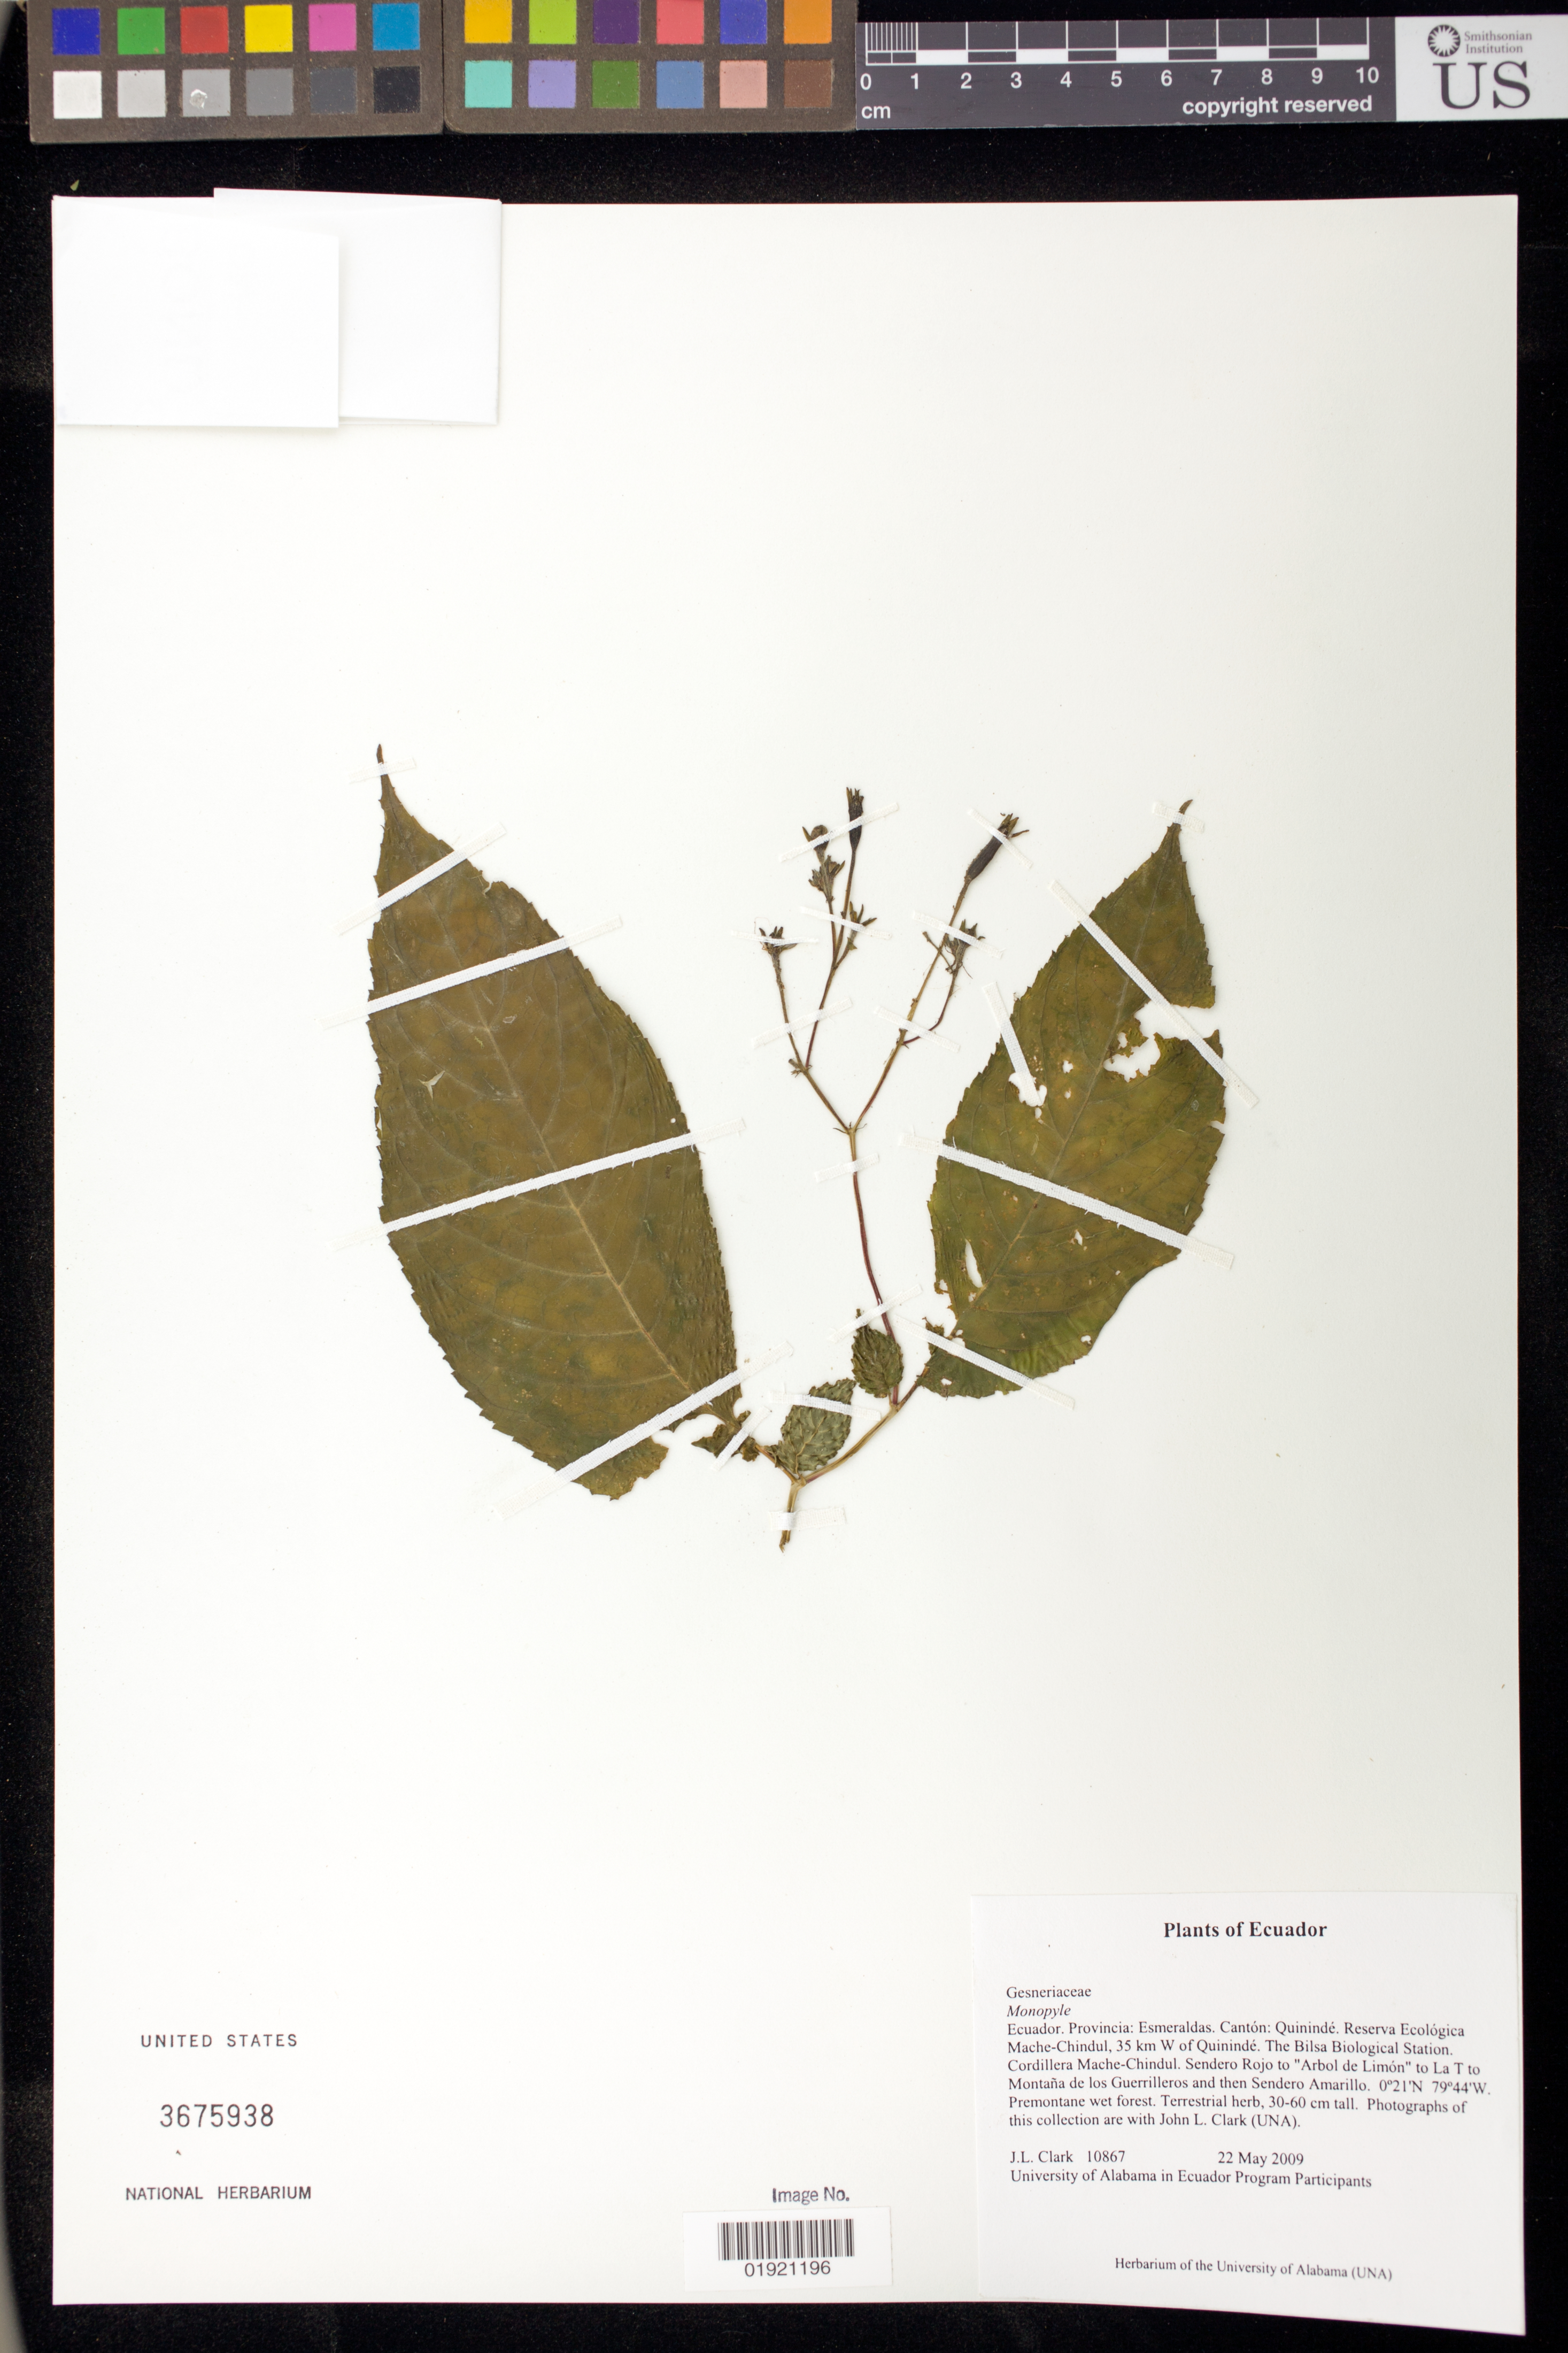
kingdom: Plantae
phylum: Tracheophyta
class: Magnoliopsida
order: Lamiales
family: Gesneriaceae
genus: Monopyle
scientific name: Monopyle chocoensis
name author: Keene & J.L. Clark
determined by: Clark, J. L., (SEL), The Marie Selby Botanical Garden (UNITED STATES)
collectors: J. L. Clark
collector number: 10867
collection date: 2009-05-22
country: Ecuador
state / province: Esmeraldas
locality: Canton: Quininde. Reserva Ecologica Mache-Chindul, 35 km W of Quininde. The Bilsa Biological Station. Cordillera Mache-Chindul. Sendero Rojo to "Arbol de Limon" to La T to Montana de los Guerrilleros and then Sendero Amarillo.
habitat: Premontane wet forest.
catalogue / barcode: US 3675938